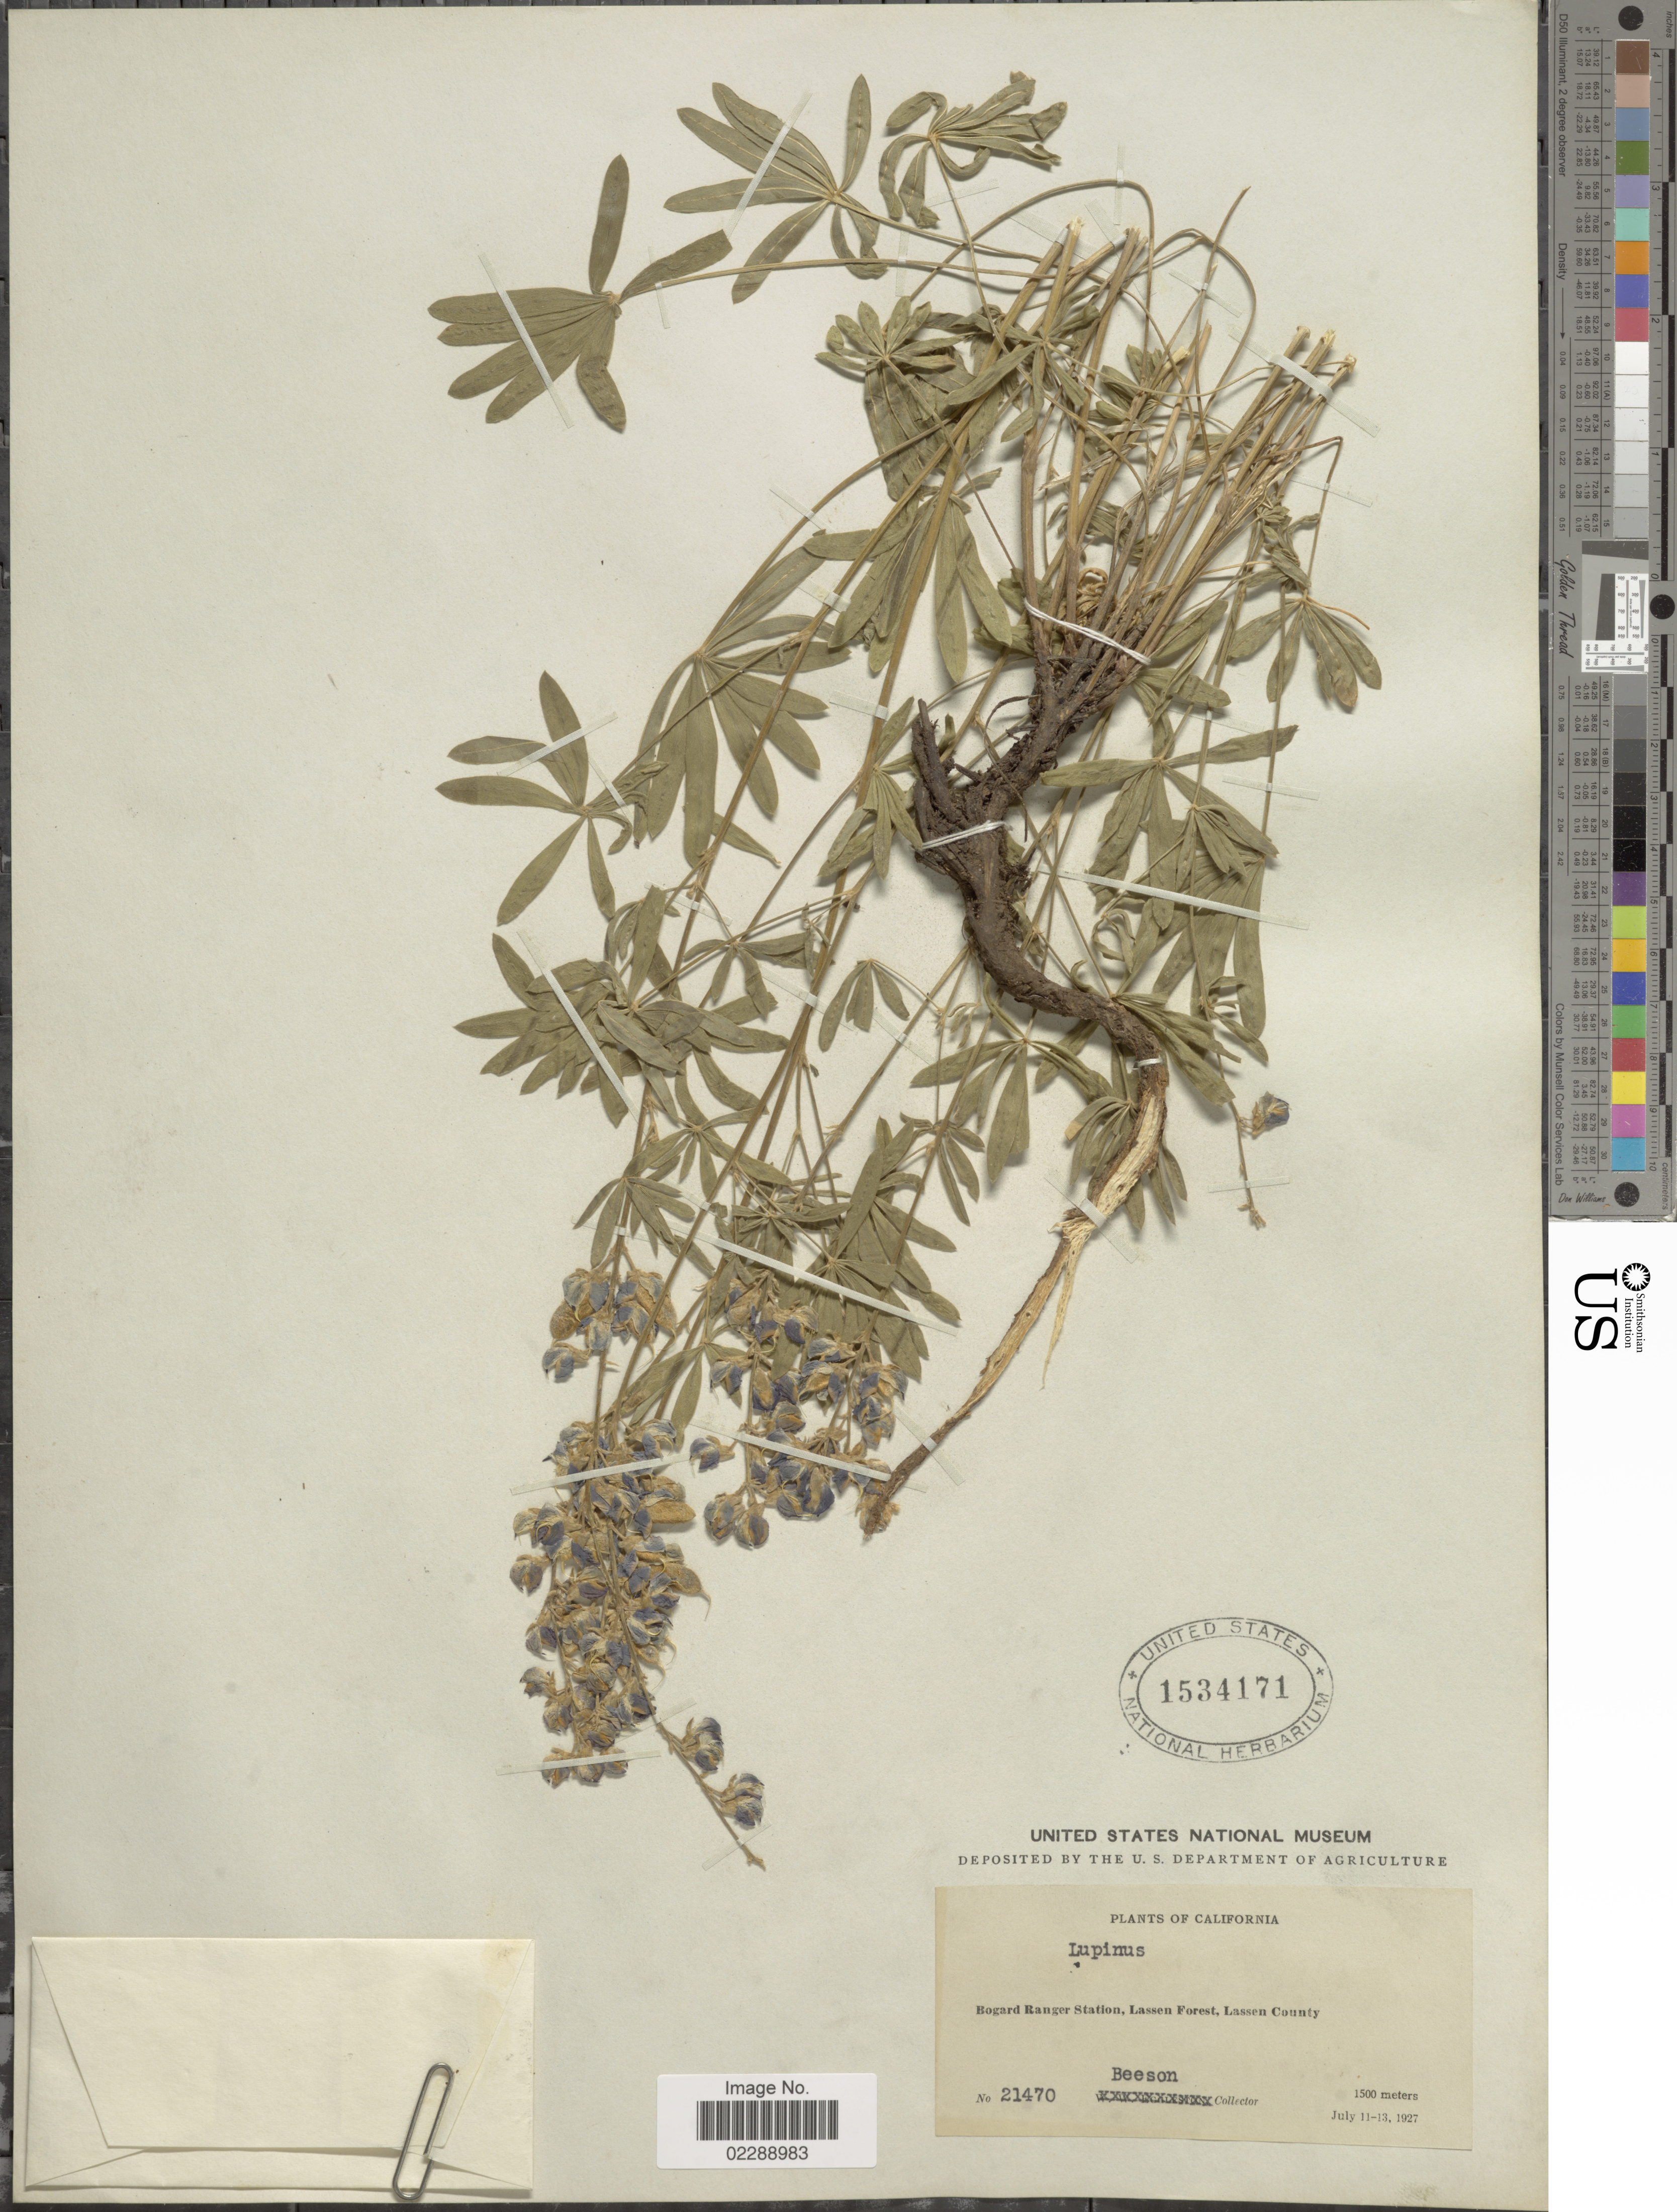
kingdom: Plantae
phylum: Tracheophyta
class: Magnoliopsida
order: Fabales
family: Fabaceae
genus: Lupinus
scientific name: Lupinus sp.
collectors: Beeson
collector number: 21470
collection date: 1927-07-11/1927-07-13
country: United States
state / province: California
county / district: Lassen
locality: Bogard Ranger Station, Lassen Forest, Lassen County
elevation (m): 457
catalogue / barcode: US 1534171